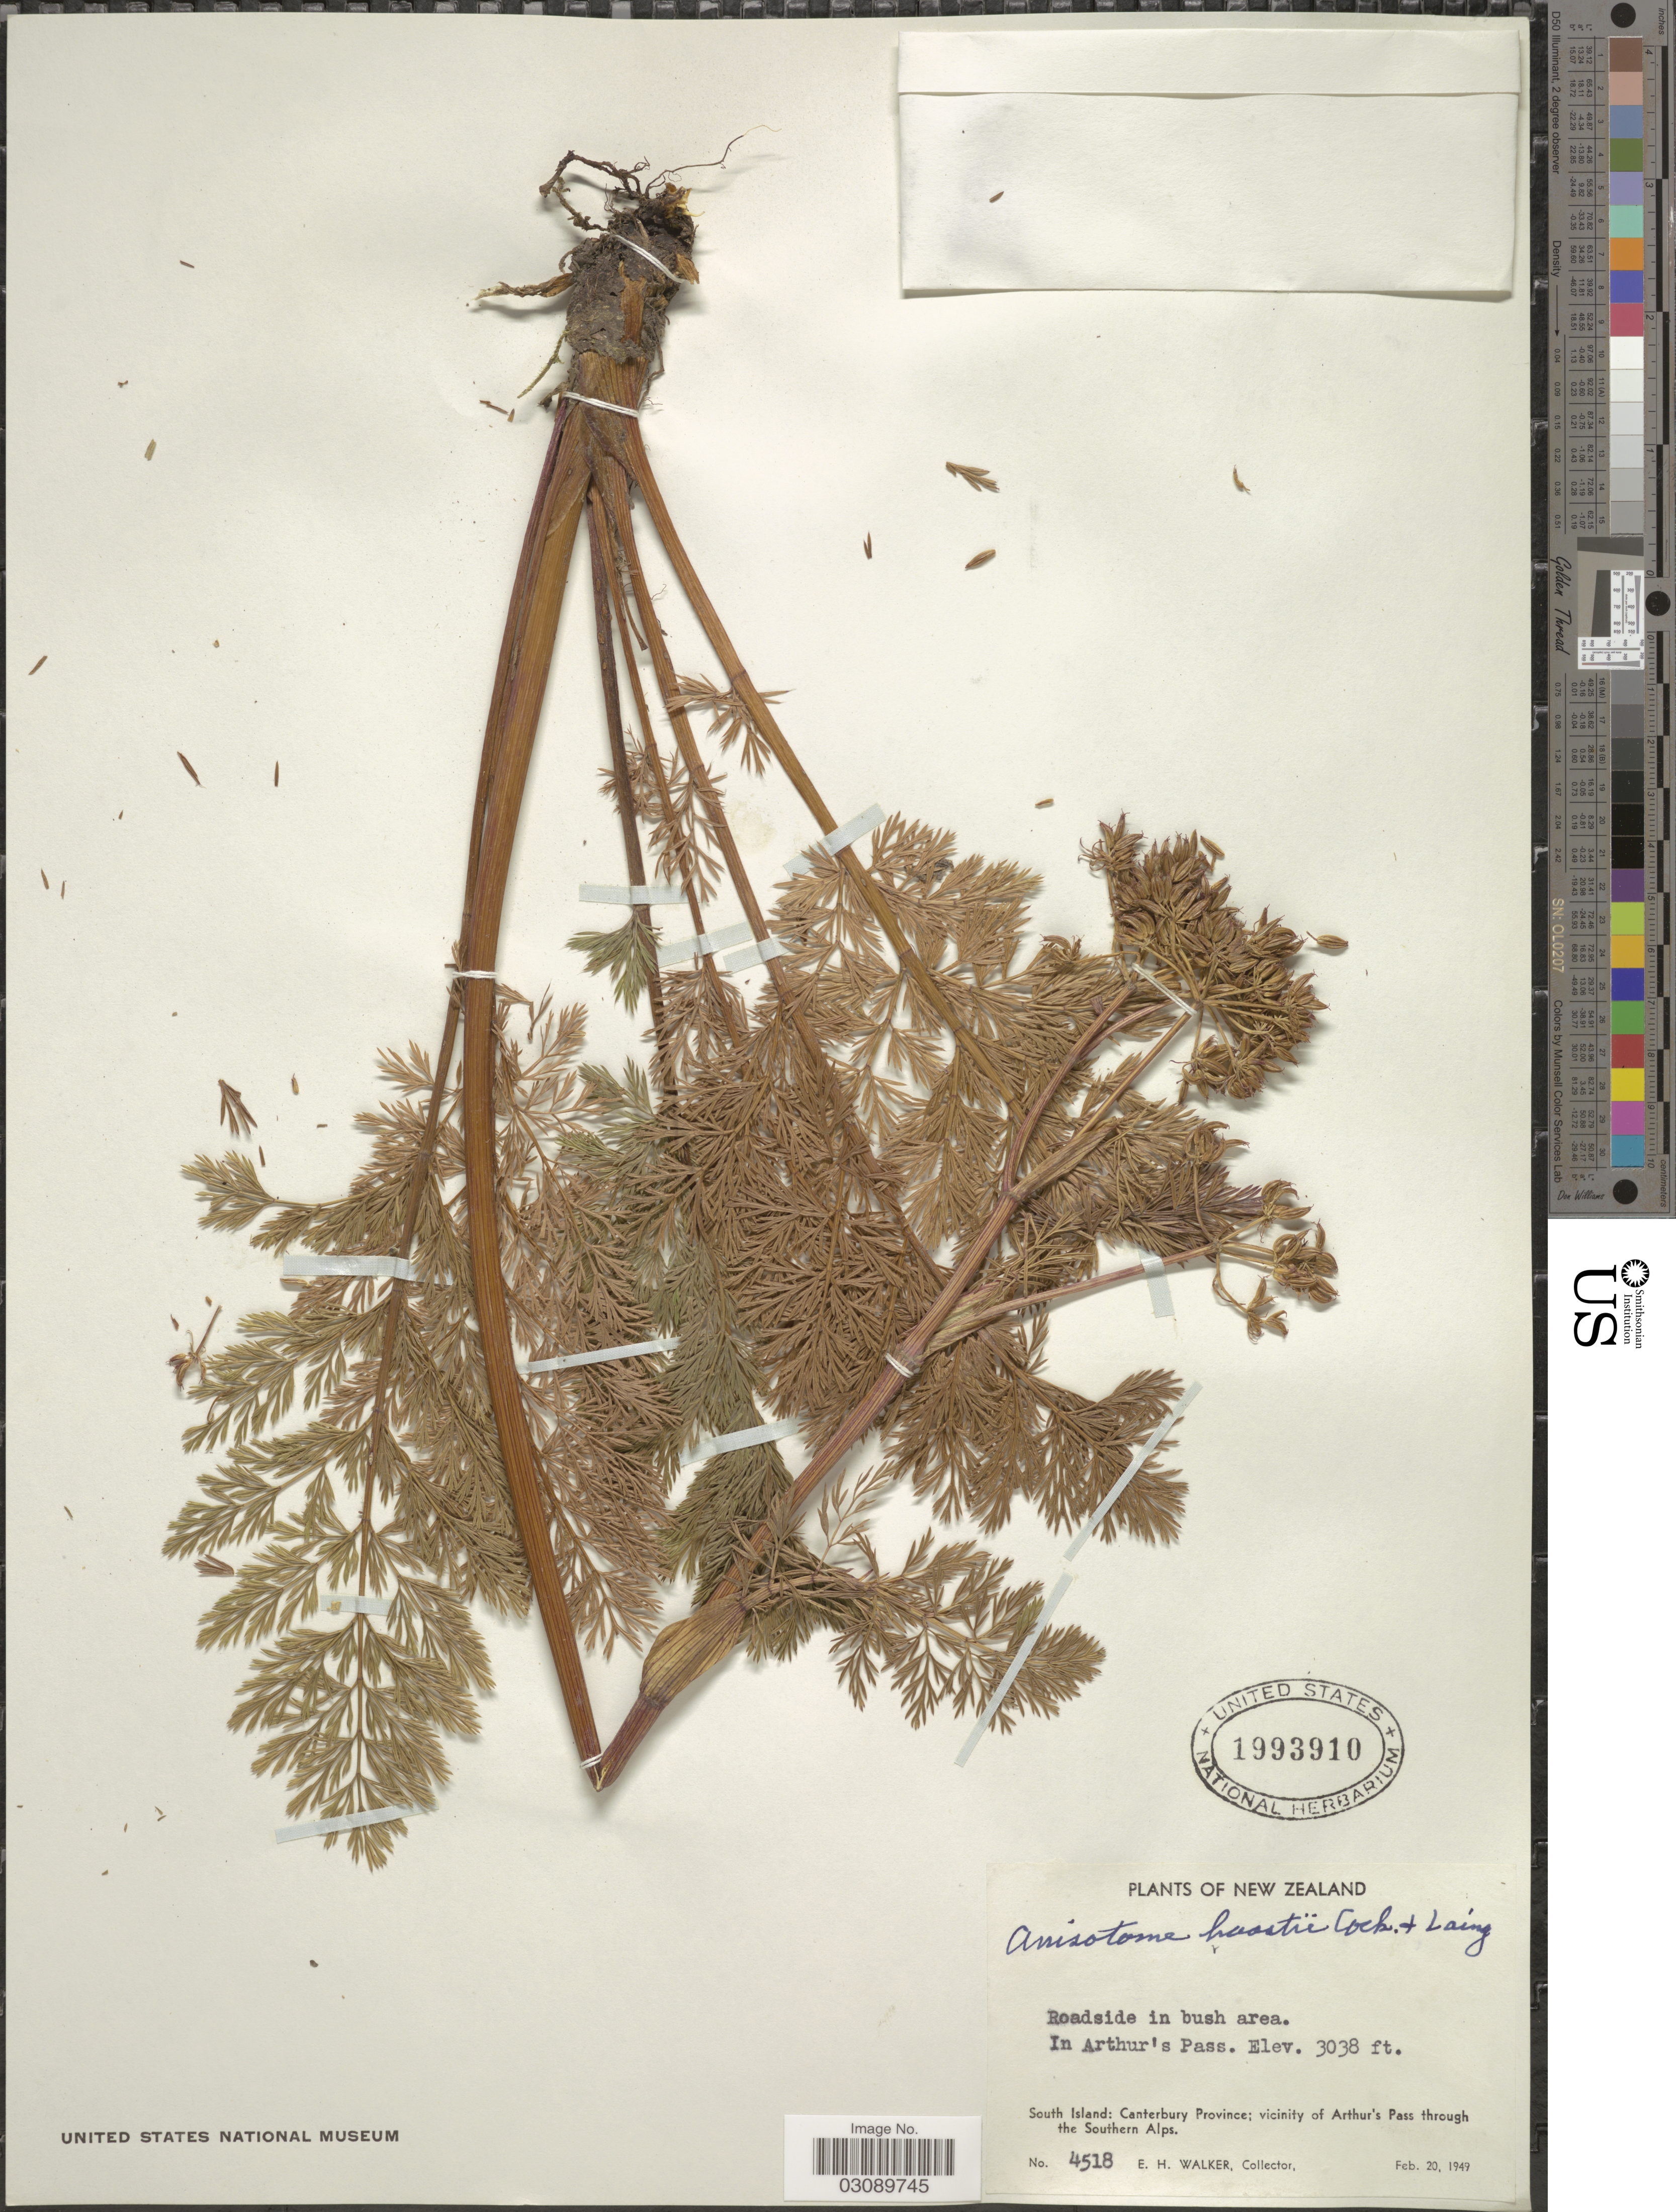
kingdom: Plantae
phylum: Tracheophyta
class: Magnoliopsida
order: Apiales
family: Apiaceae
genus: Anisotome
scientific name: Anisotome haastii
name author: (F. Muell. ex Hook. f.) Cockayne & Laing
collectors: E. H. Walker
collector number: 4518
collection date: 1949-02-20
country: New Zealand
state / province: Canterbury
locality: In Arthur's Pass. South Island; vicinity of Arthur's Pass through the Southern Alps.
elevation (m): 926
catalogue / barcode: US 1993910